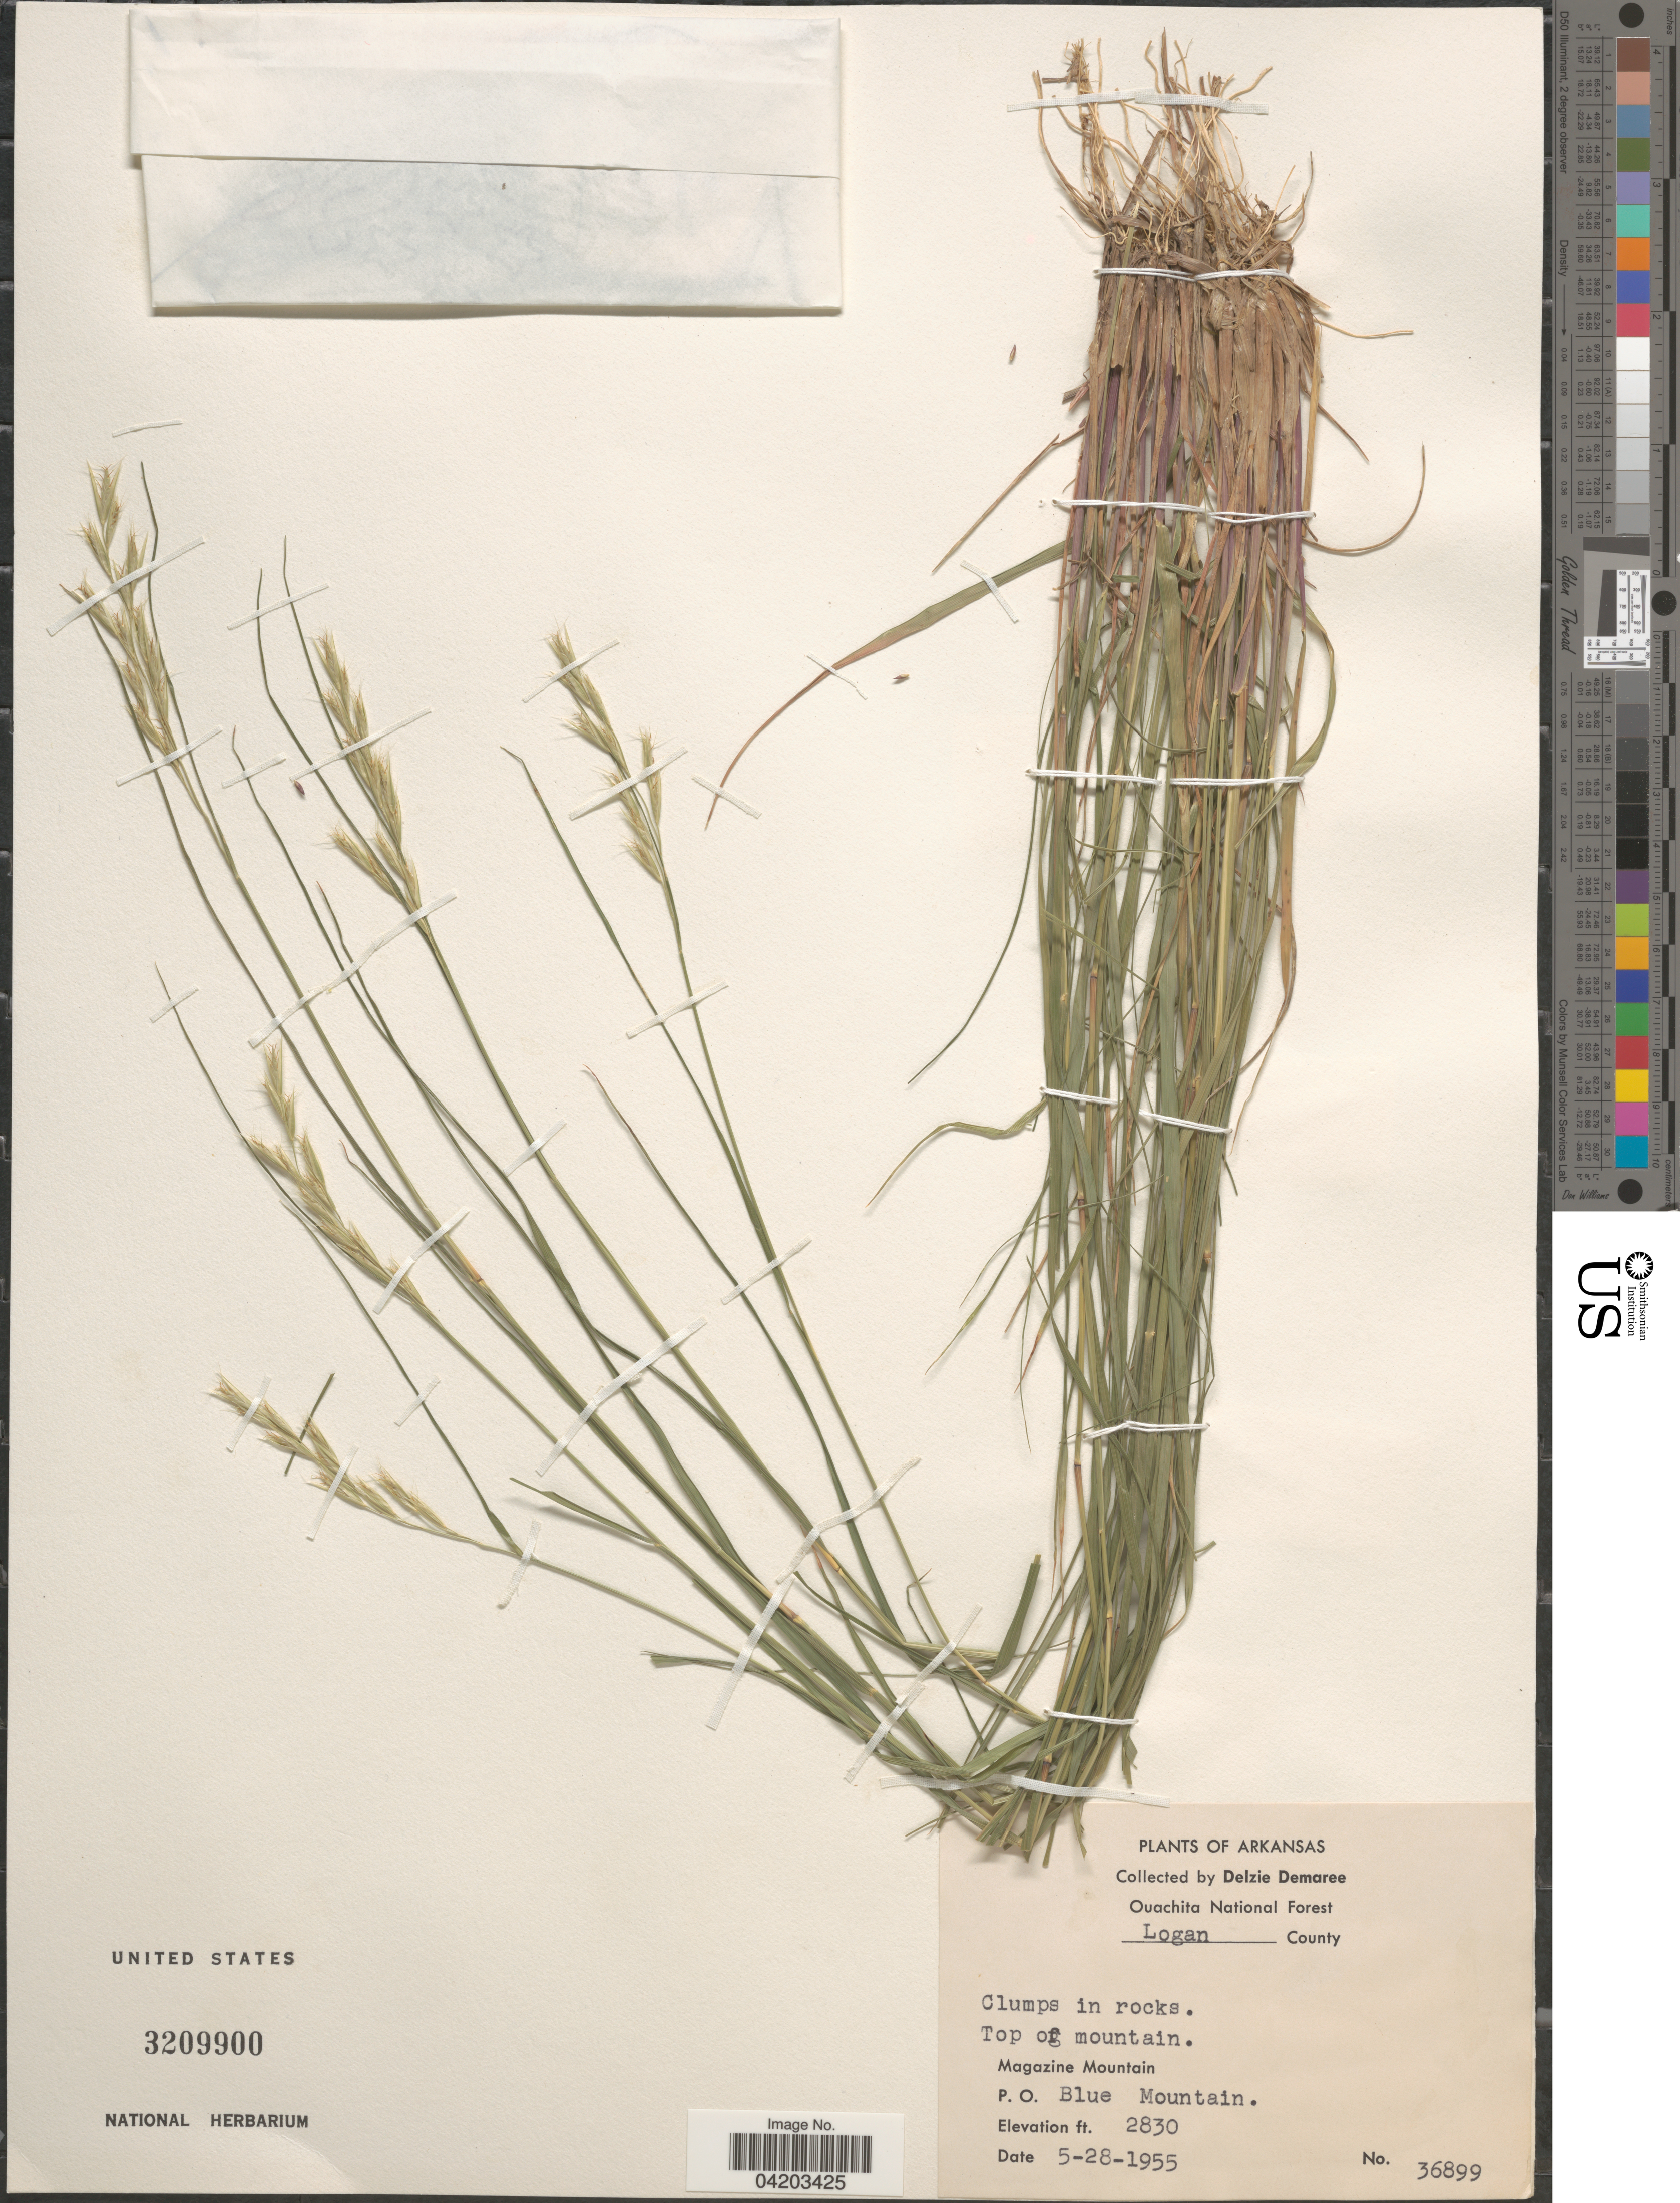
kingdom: Plantae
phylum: Tracheophyta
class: Liliopsida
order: Poales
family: Poaceae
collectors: D. Demaree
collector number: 36899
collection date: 1955-05-28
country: United States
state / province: Arkansas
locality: Ouachita National Forest. Logan County. Top of mountain. Magazine Mountain. P. O. Blue Mountain.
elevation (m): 863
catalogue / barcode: US 3209900